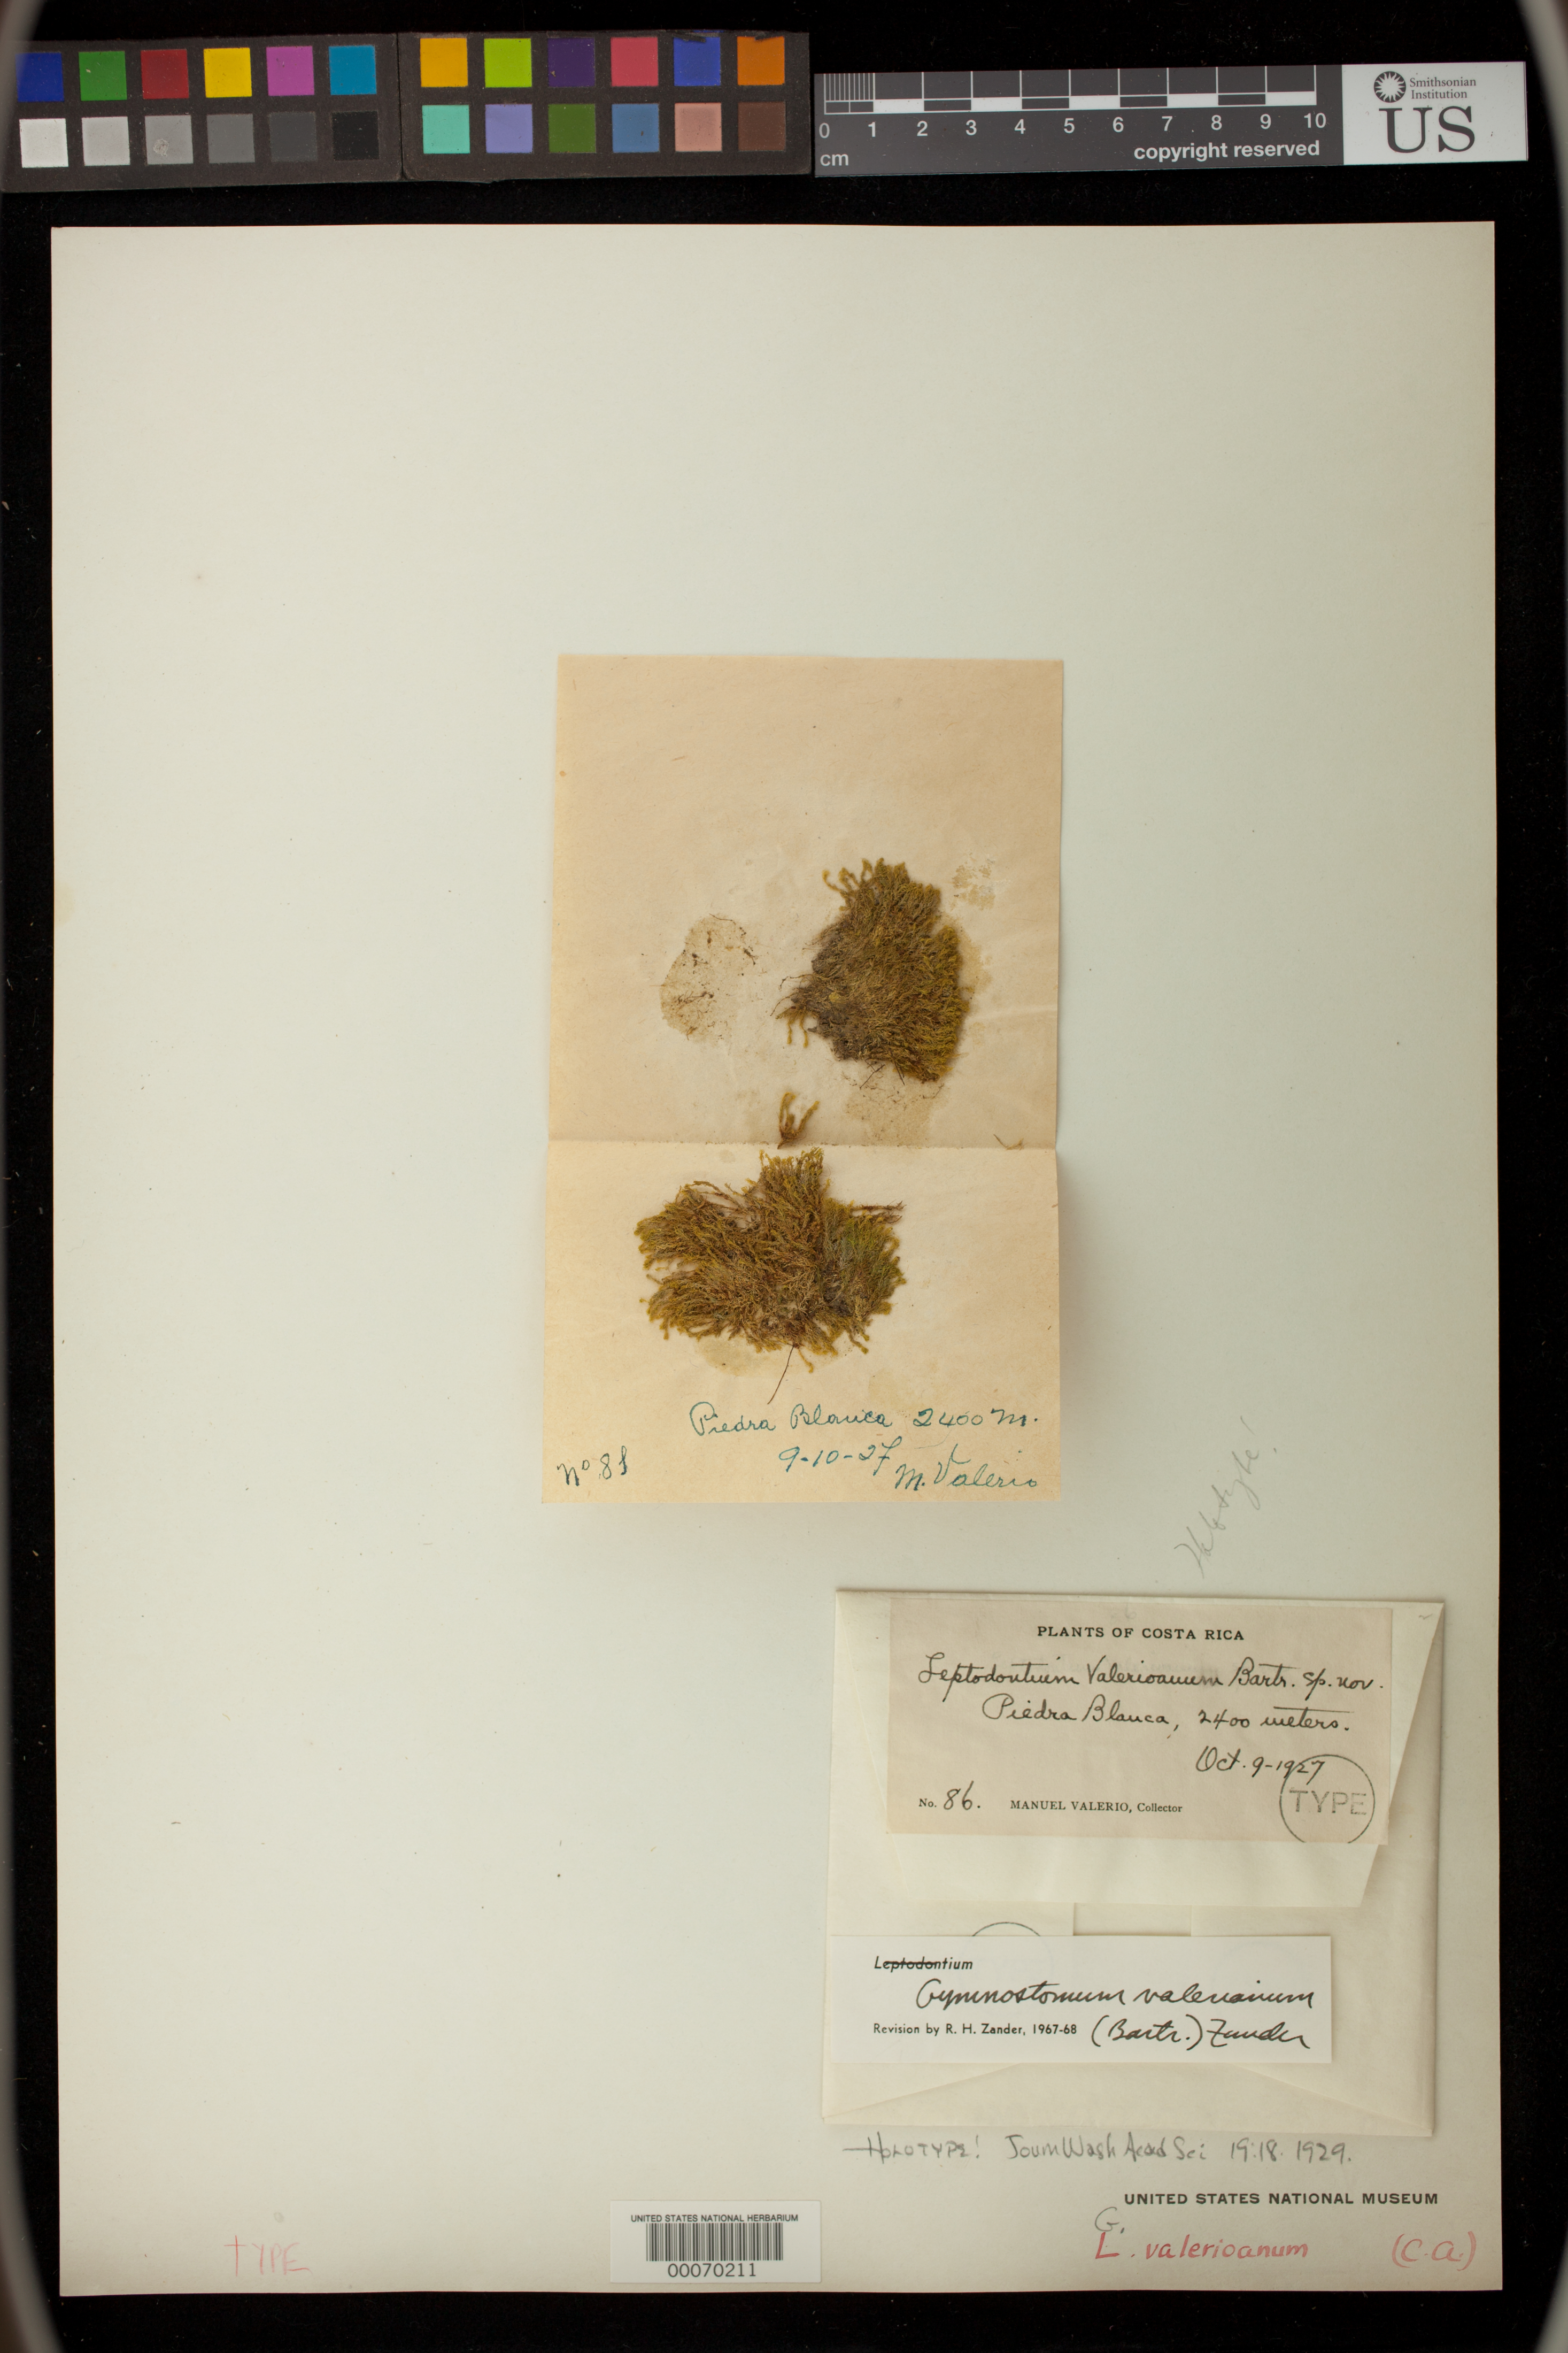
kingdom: Plantae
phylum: Bryophyta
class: Bryopsida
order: Pottiales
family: Pottiaceae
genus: Leptodontium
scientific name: Leptodontium valerioanum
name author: E.B. Bartram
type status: Holotype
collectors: M. Valerio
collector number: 86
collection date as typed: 09 Oct 1927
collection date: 1927-10-09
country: Costa Rica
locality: Piedra Blanca